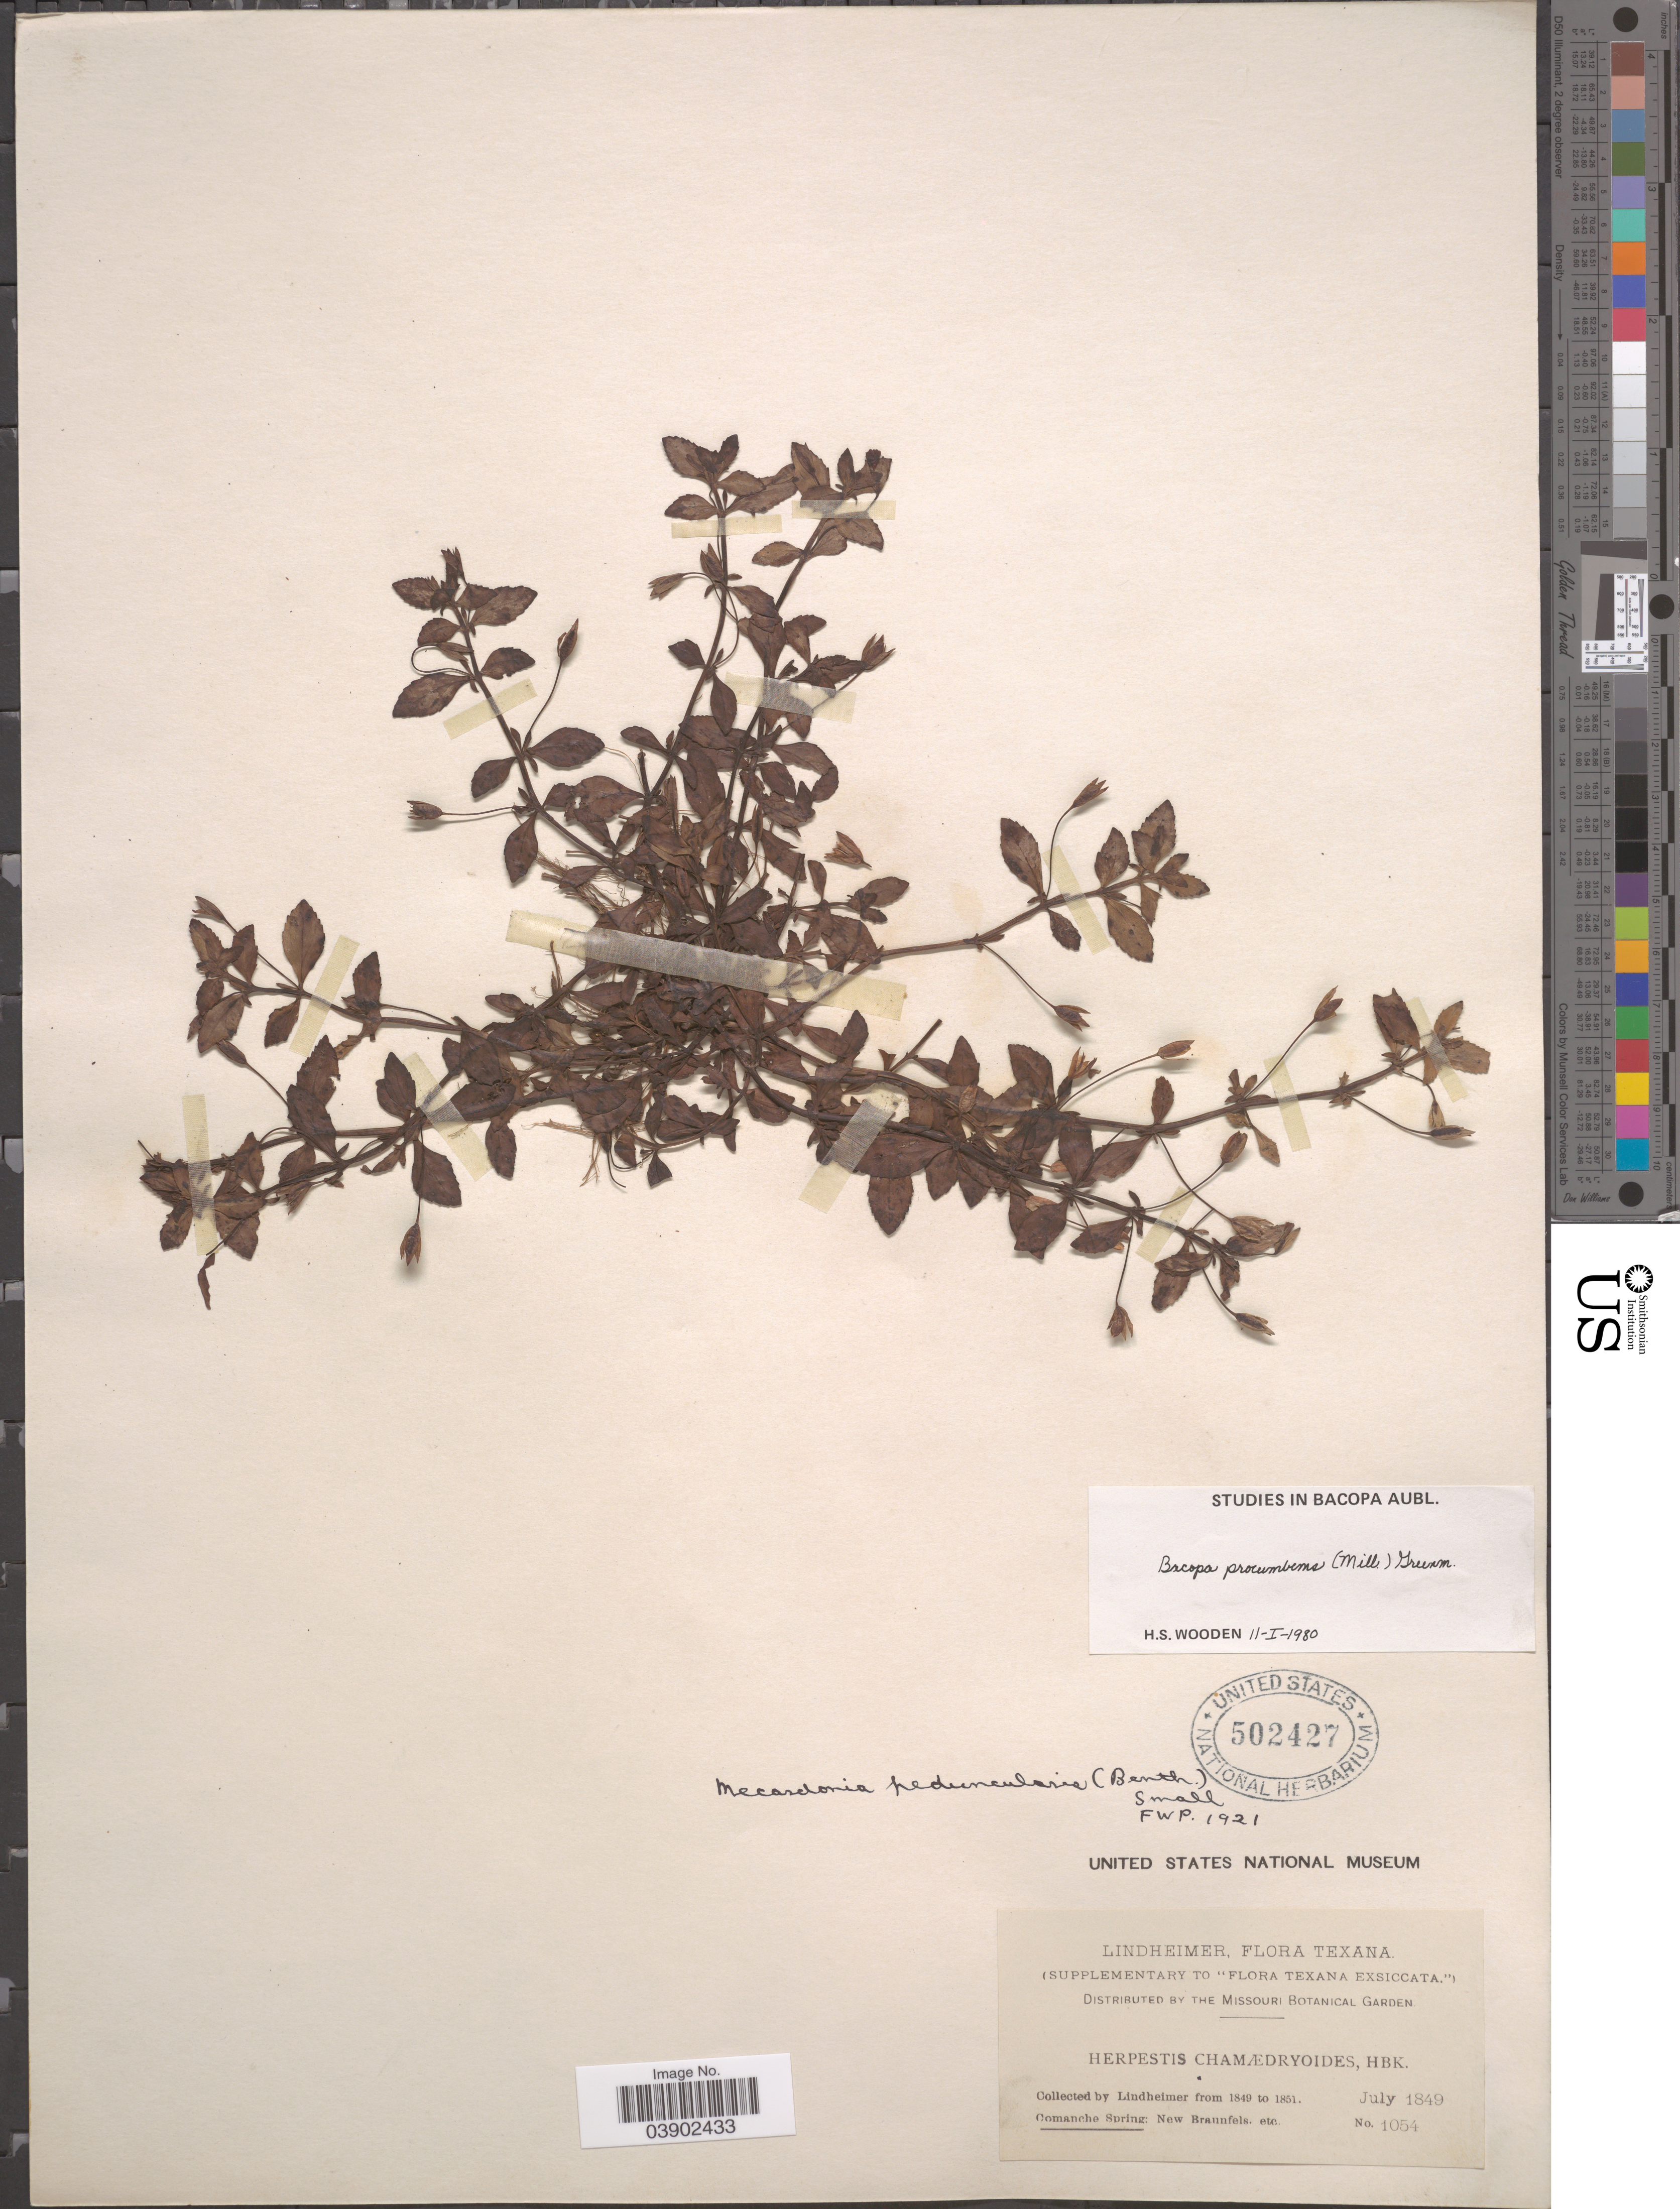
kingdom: Plantae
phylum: Tracheophyta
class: Magnoliopsida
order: Lamiales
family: Plantaginaceae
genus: Mecardonia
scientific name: Mecardonia procumbens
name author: (Mill.) Small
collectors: -. Lindheimer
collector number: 1054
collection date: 1849-07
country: United States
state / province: Texas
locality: Comanche Spring.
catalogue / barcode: US 502427